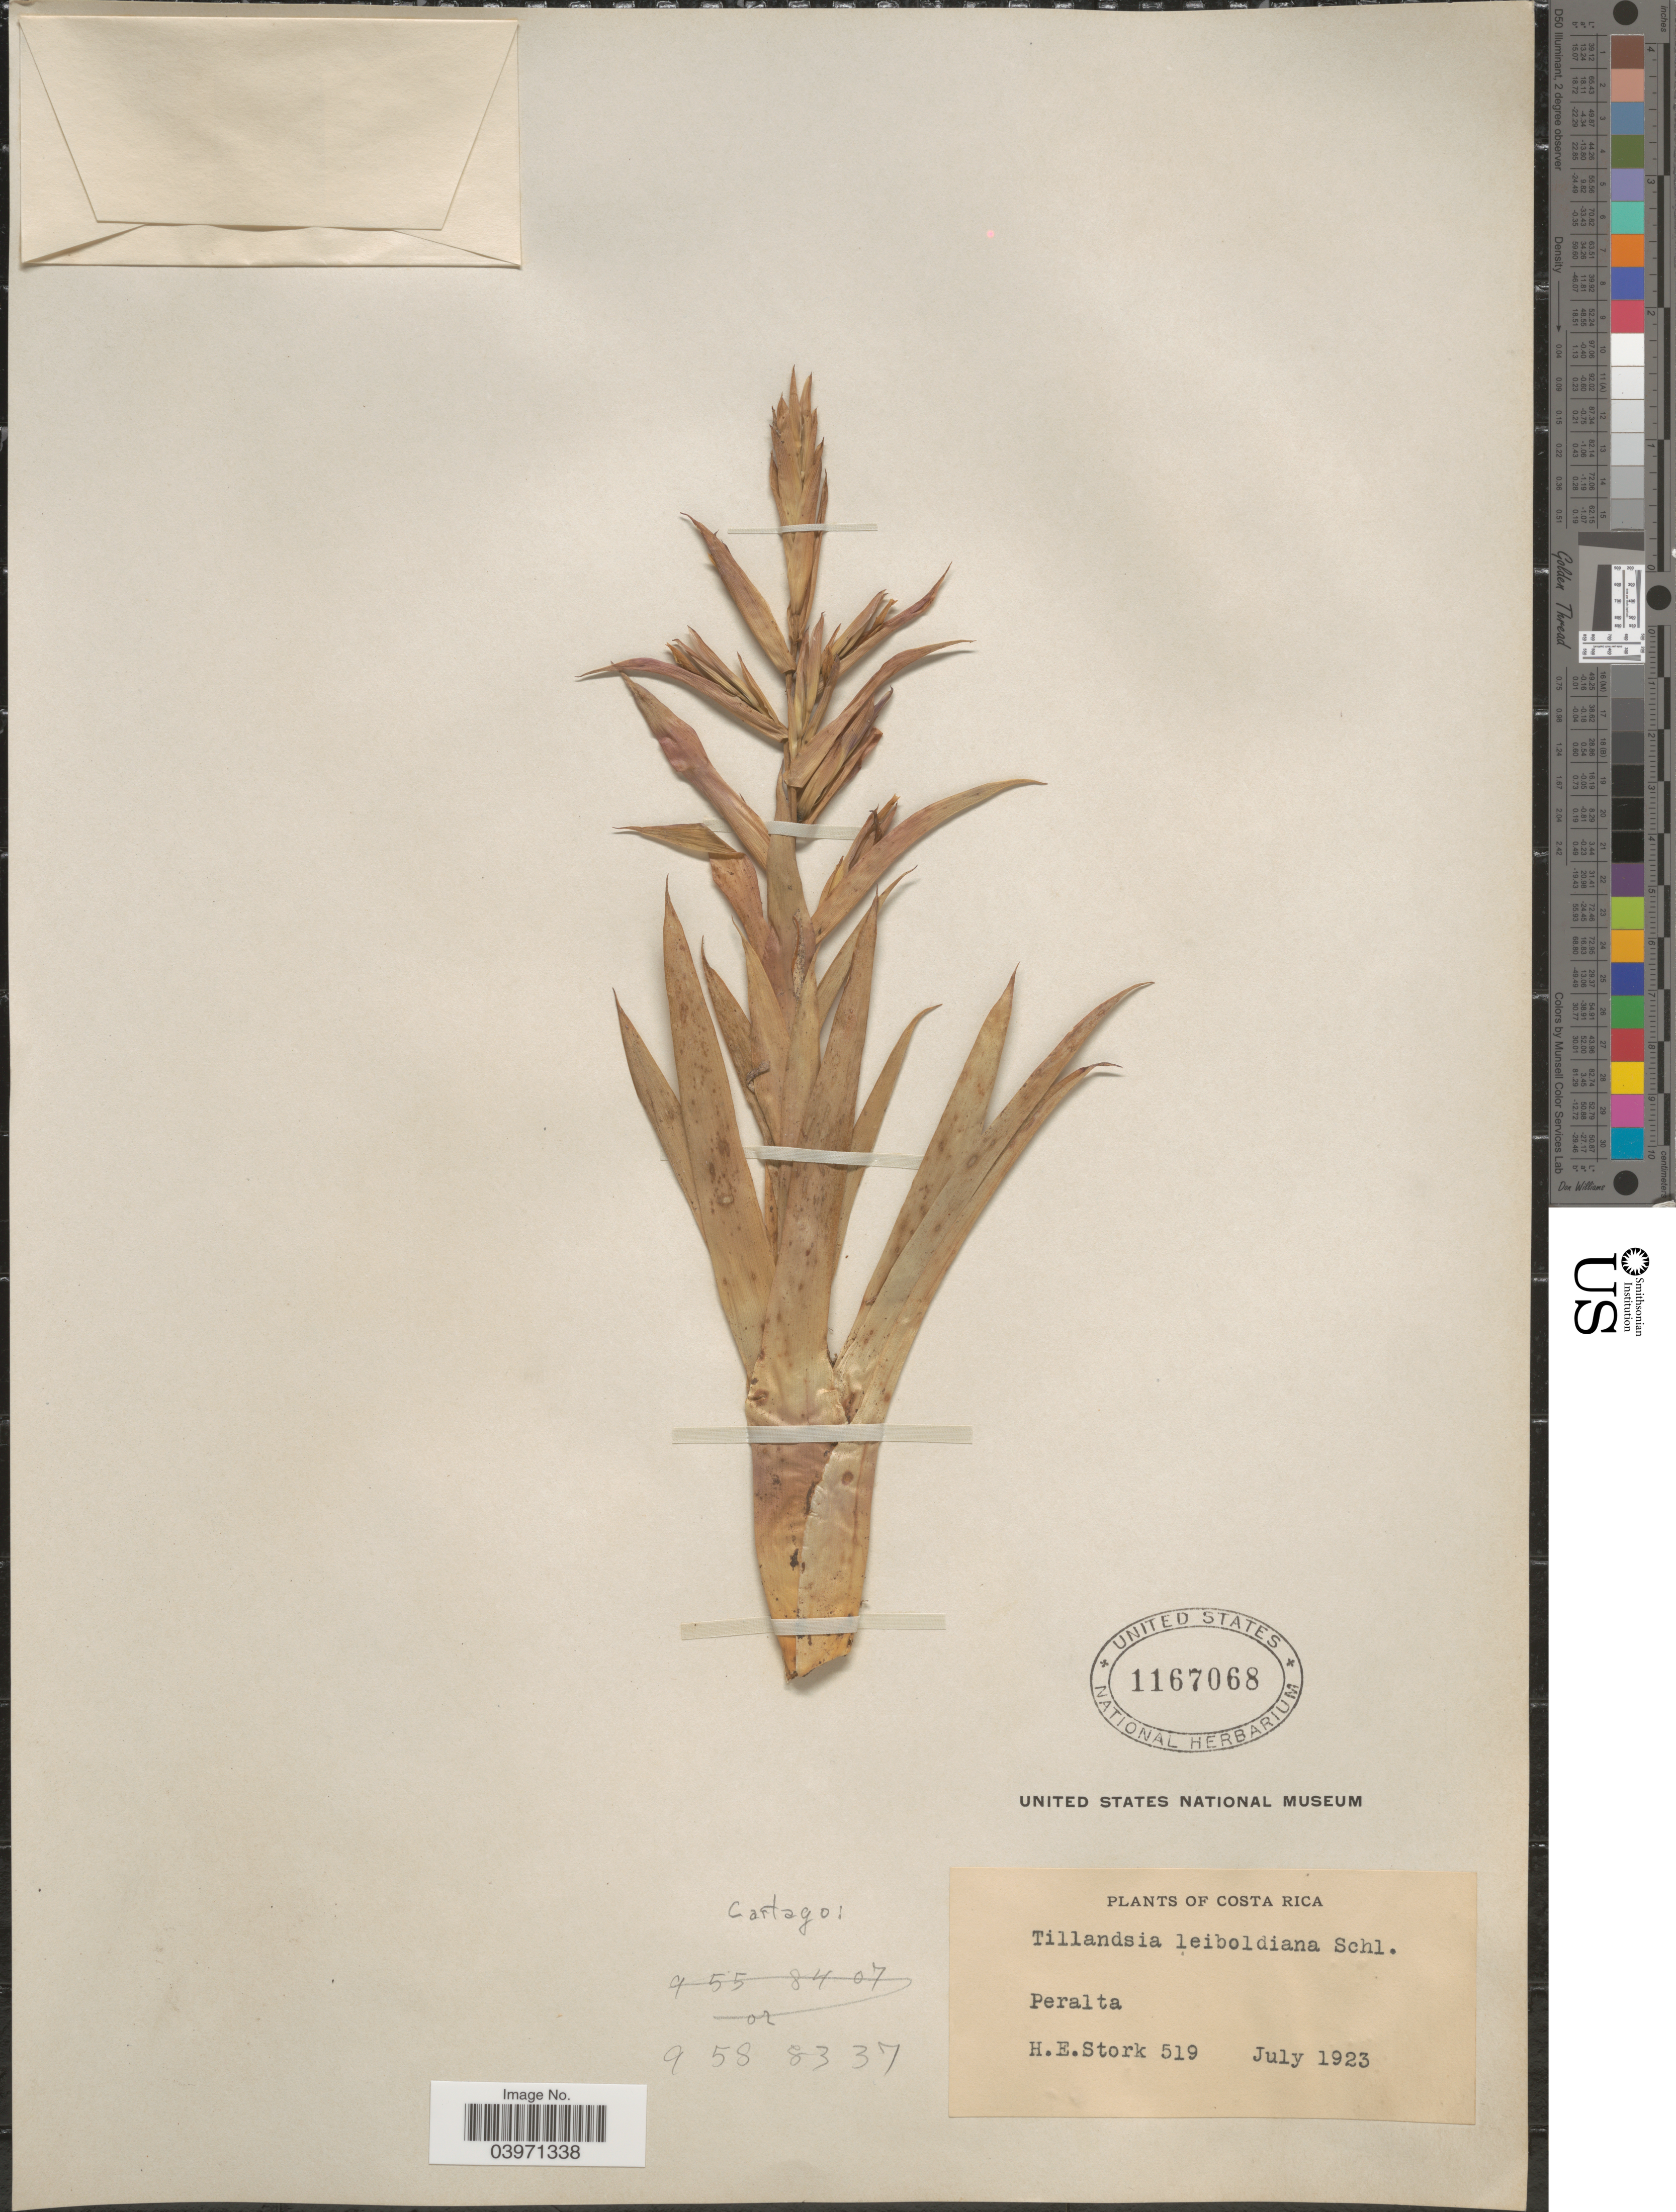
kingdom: Plantae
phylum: Tracheophyta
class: Liliopsida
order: Poales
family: Bromeliaceae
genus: Tillandsia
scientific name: Tillandsia leiboldiana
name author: Schltdl.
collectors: H. E. Stork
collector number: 519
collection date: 1923-07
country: Costa Rica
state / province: Cartago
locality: Peralta.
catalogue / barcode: US 1167068